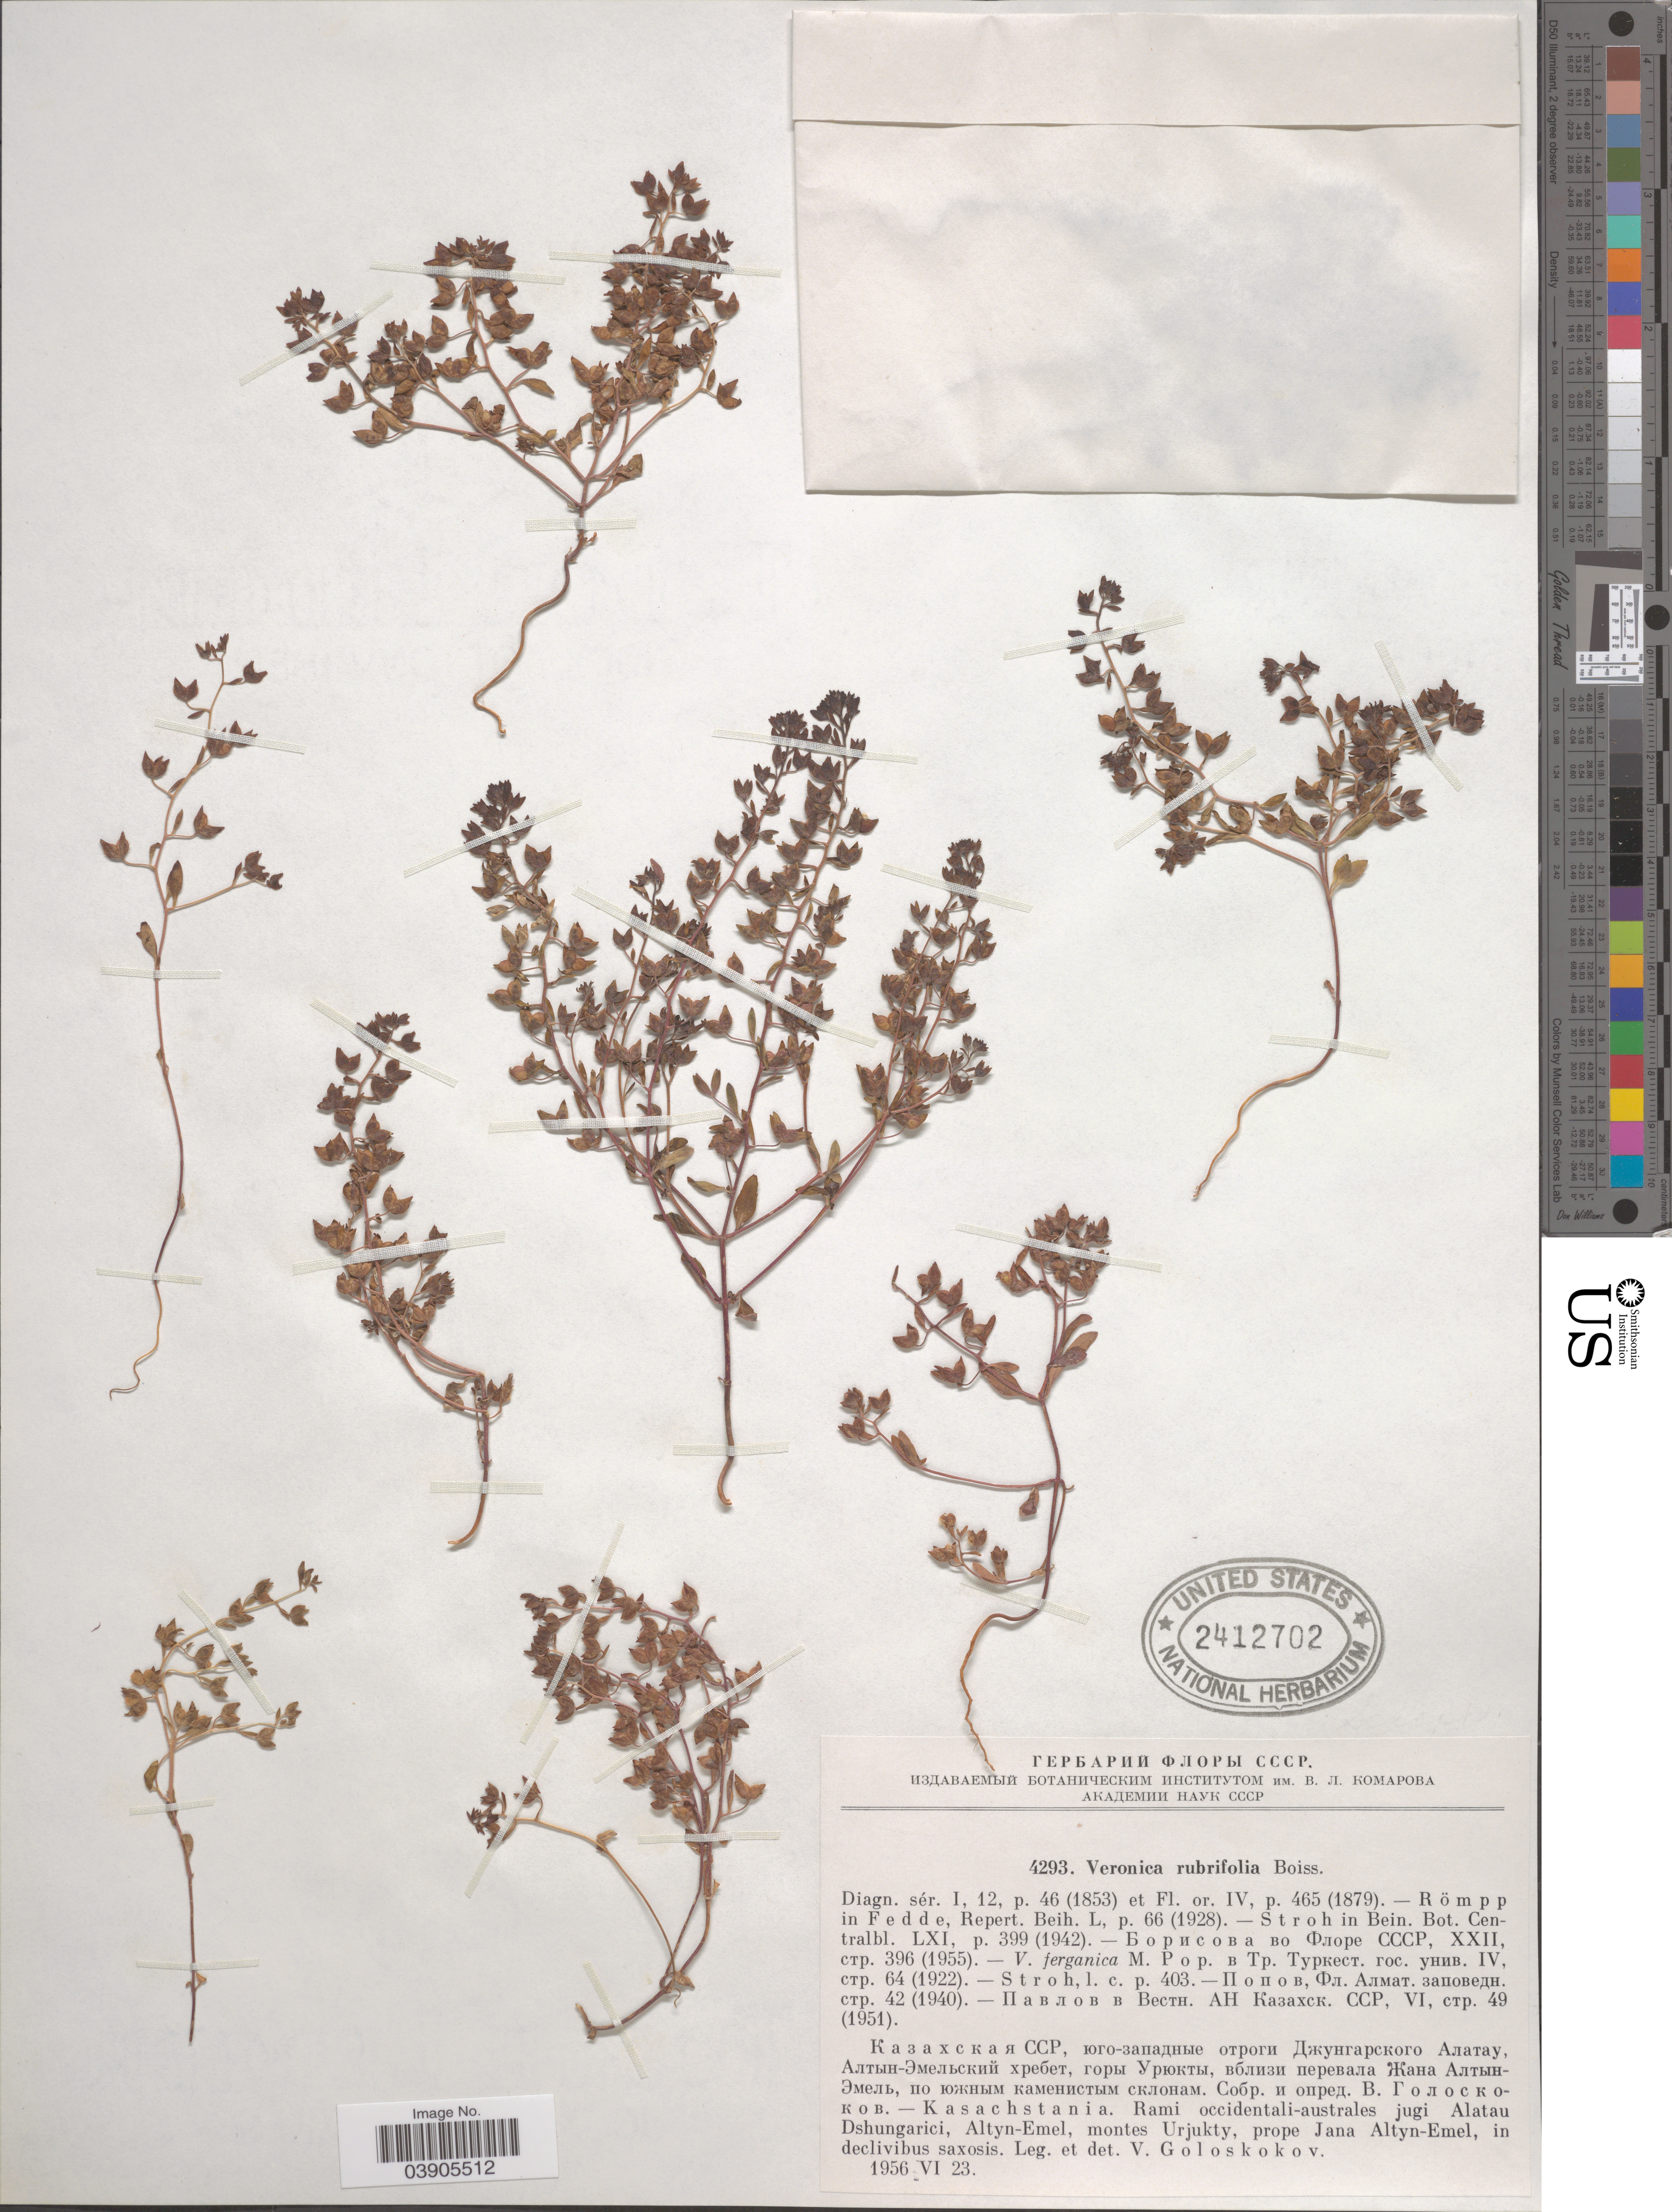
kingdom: Plantae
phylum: Tracheophyta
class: Magnoliopsida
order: Lamiales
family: Plantaginaceae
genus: Veronica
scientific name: Veronica rubrifolia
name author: Boiss.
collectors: V. P. Goloskokov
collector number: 4293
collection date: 1956-06-23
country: Kazakhstan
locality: Kasachstania. Rami occidentali-australes jugi Alatau Dshungarici, Altyn-Emel, montes Urjukty, prope Jana Altyn-Emel, in declivibus saxosis.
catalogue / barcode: US 2412702